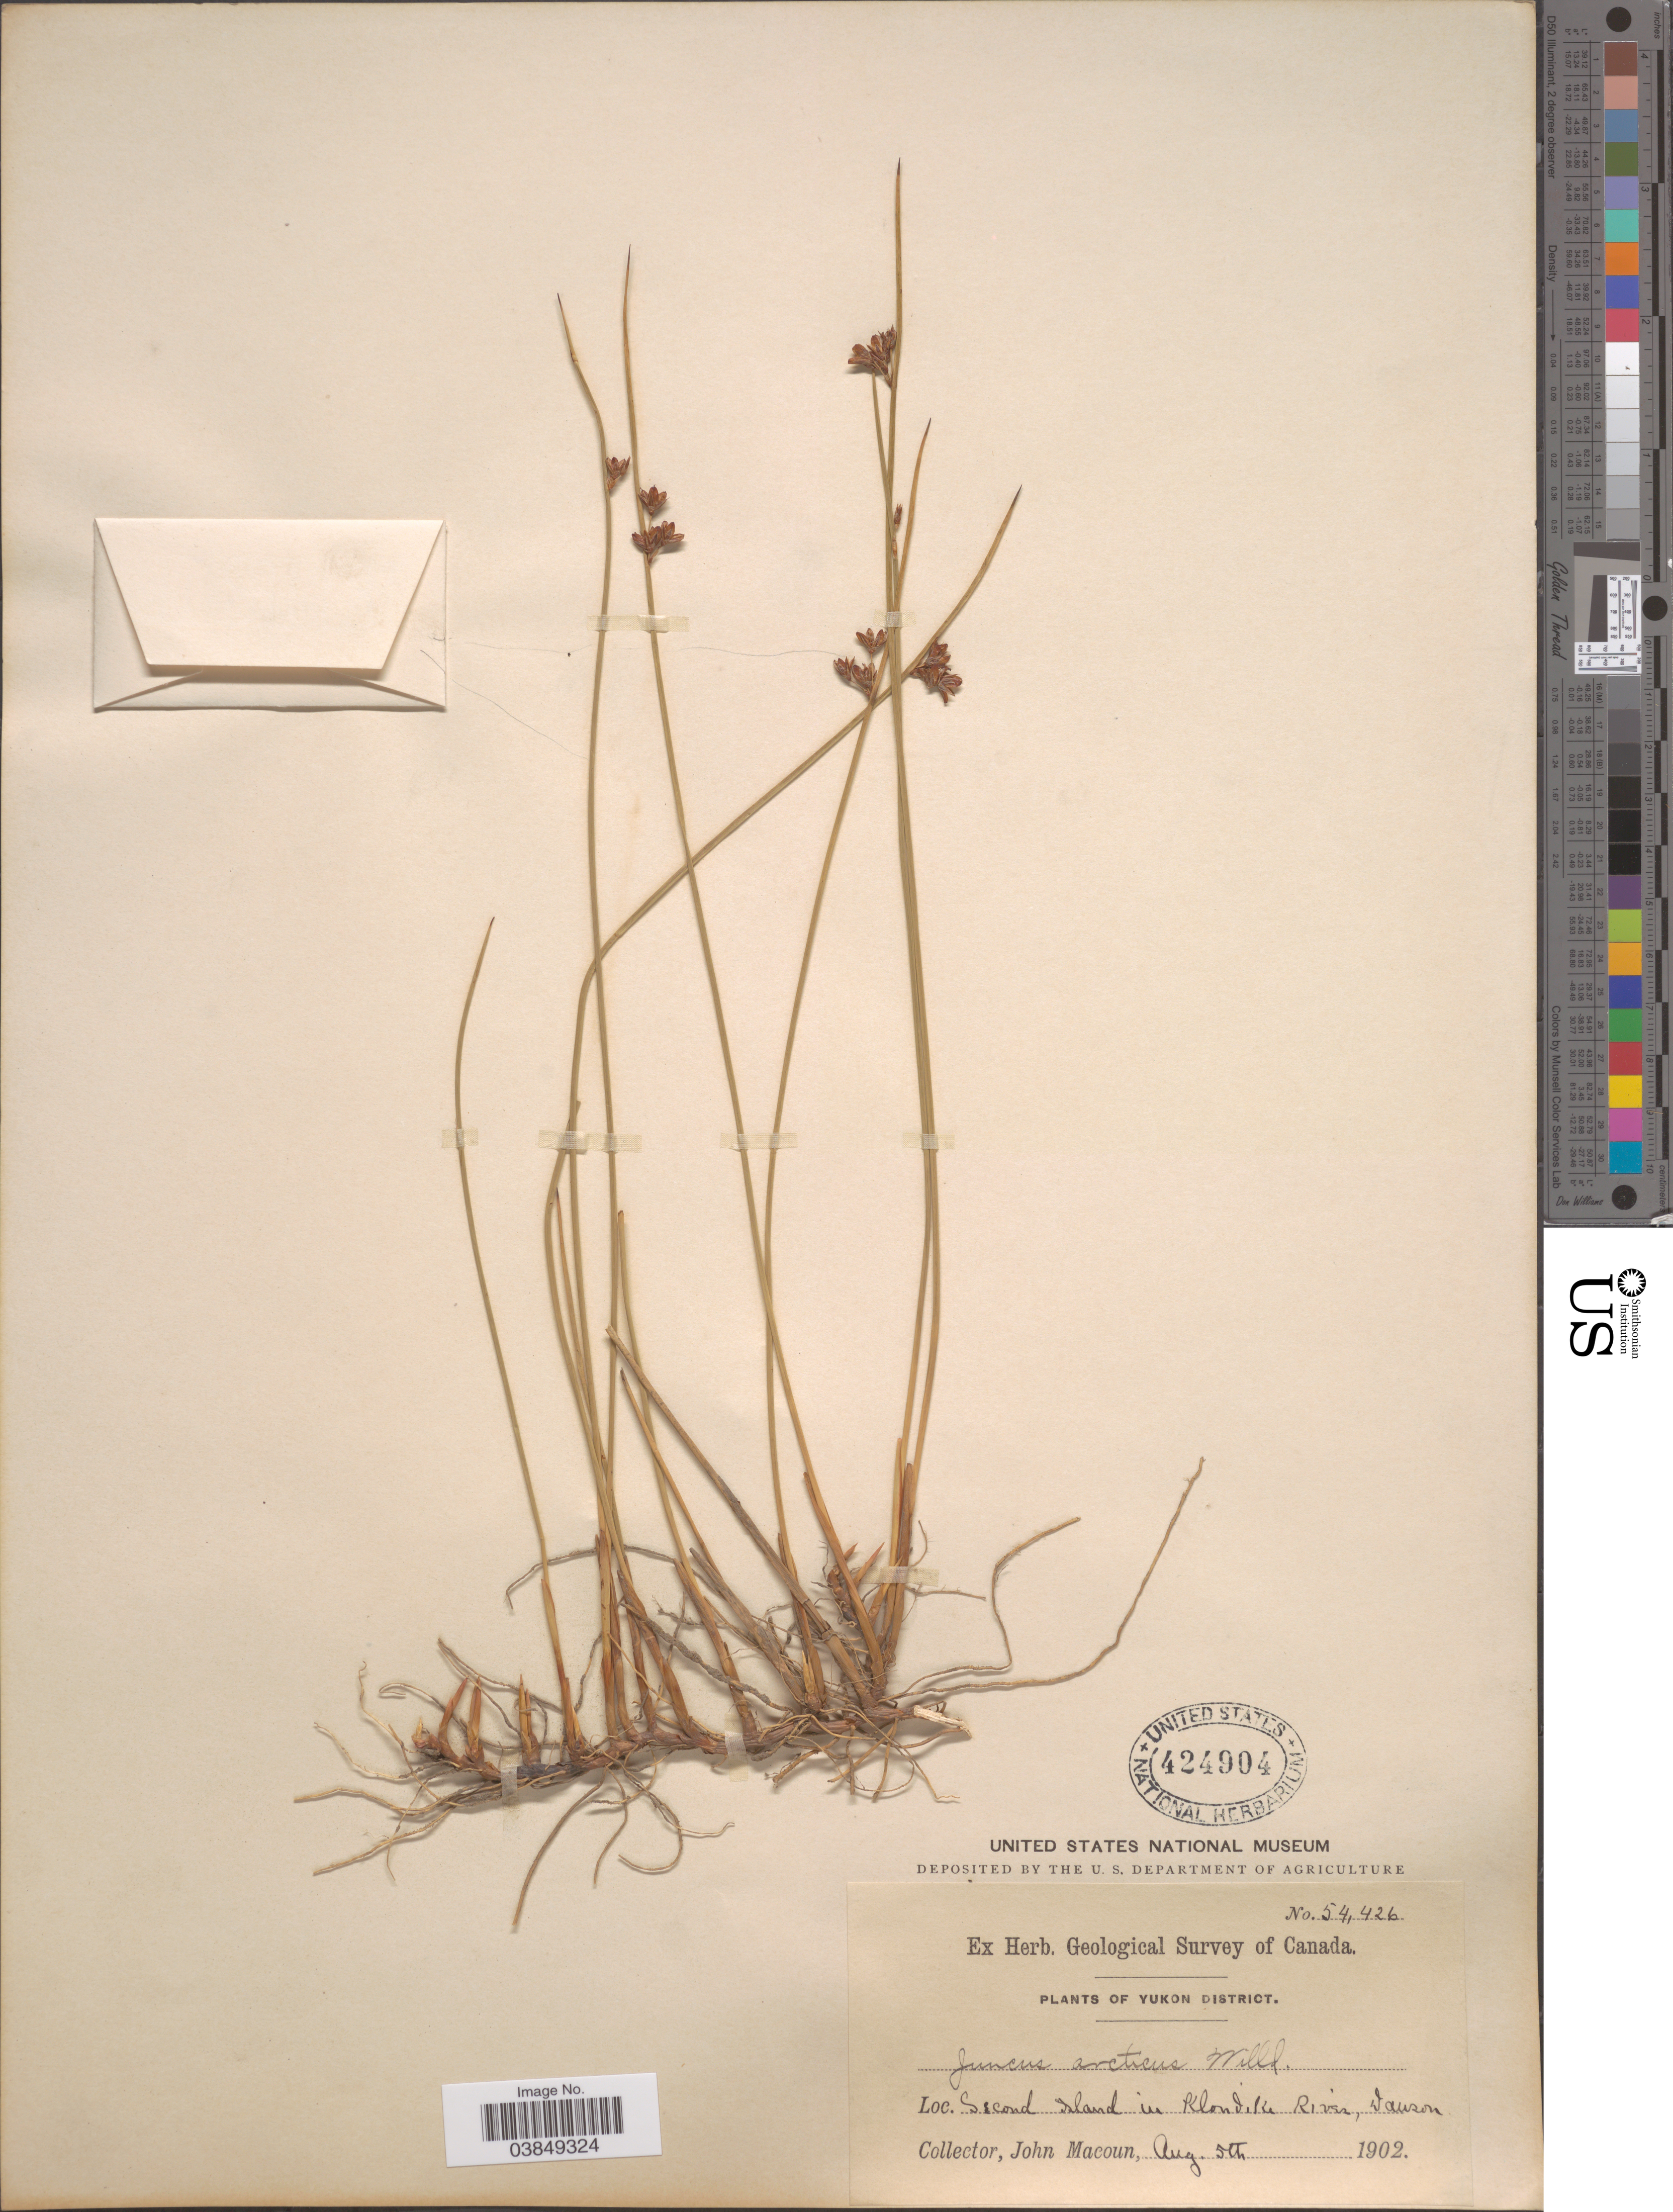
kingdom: Plantae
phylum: Tracheophyta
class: Liliopsida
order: Poales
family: Juncaceae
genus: Juncus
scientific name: Juncus arcticus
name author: Willd.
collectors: J. Macoun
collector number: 54426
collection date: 1902-08-05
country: Canada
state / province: Yukon Territory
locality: Yukon District. Second Island in Klondike River, Dawson.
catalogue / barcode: US 424904